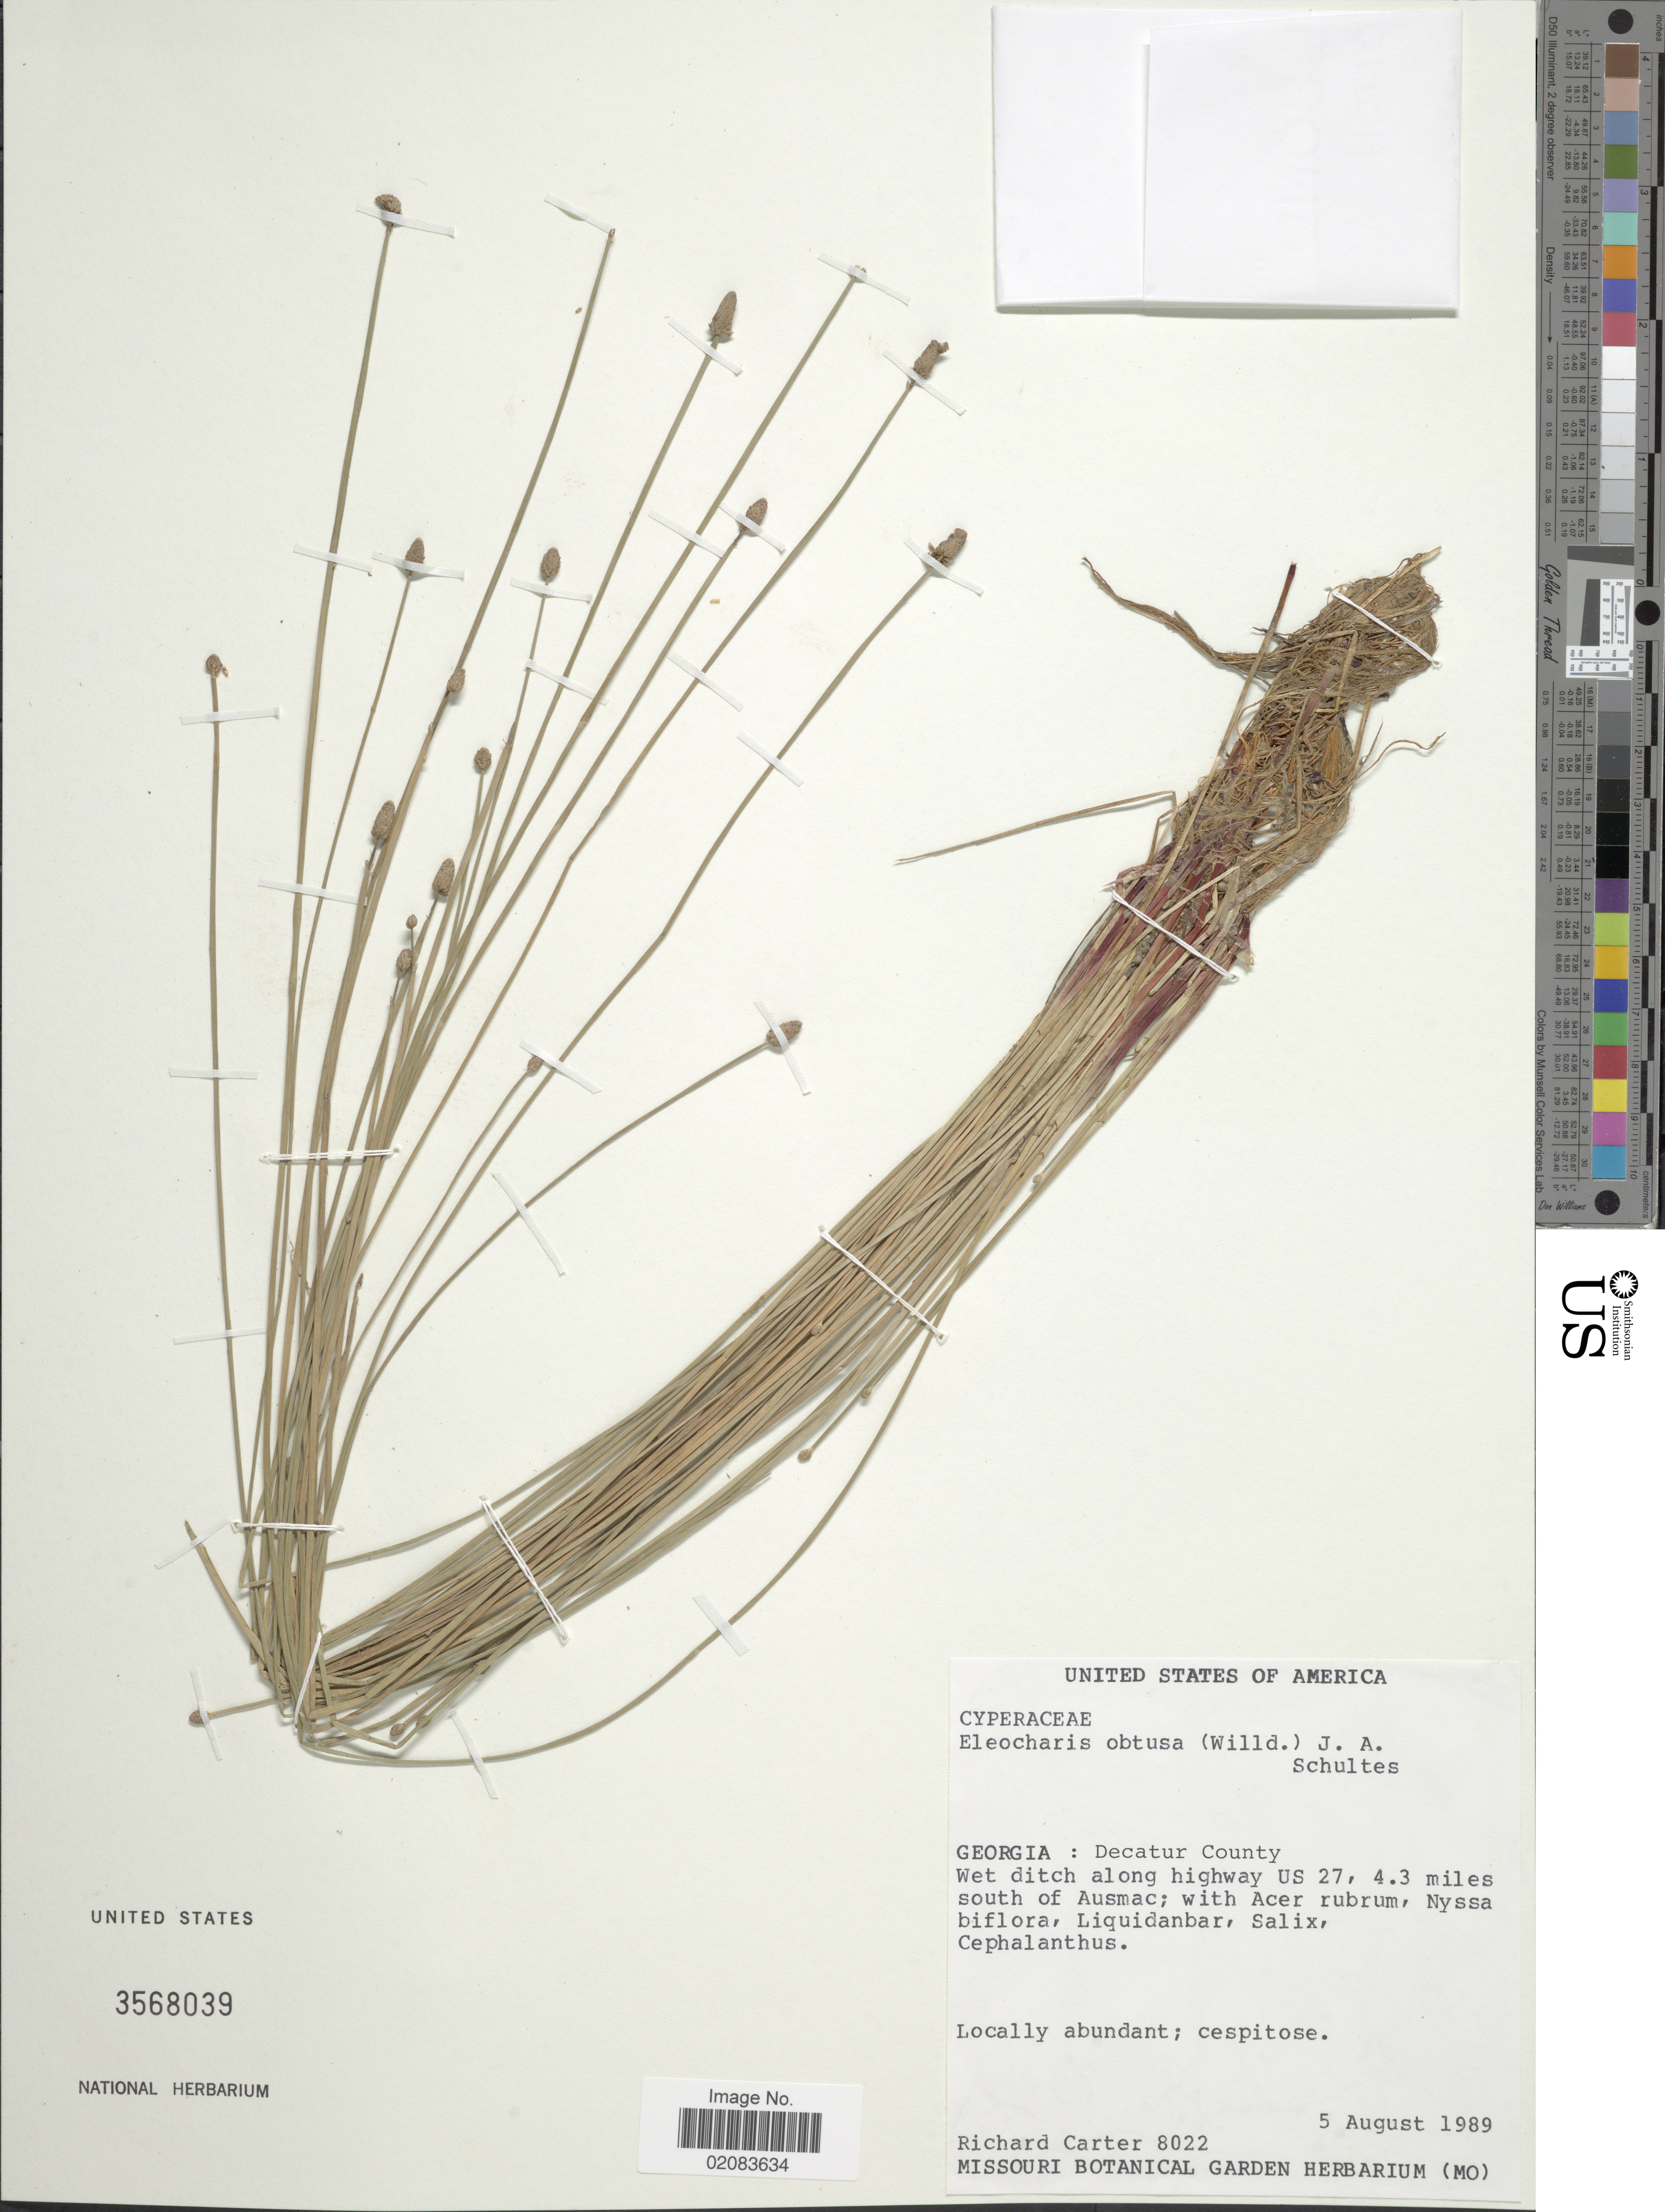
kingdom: Plantae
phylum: Tracheophyta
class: Liliopsida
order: Poales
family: Cyperaceae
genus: Eleocharis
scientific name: Eleocharis obtusa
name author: (Willd.) Schult.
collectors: R. Carter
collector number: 8022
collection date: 1989-08-05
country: United States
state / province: Georgia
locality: Decatur County, wet ditch along highway US 27, 4.3 miles south of Ausmac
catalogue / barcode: US 3568039